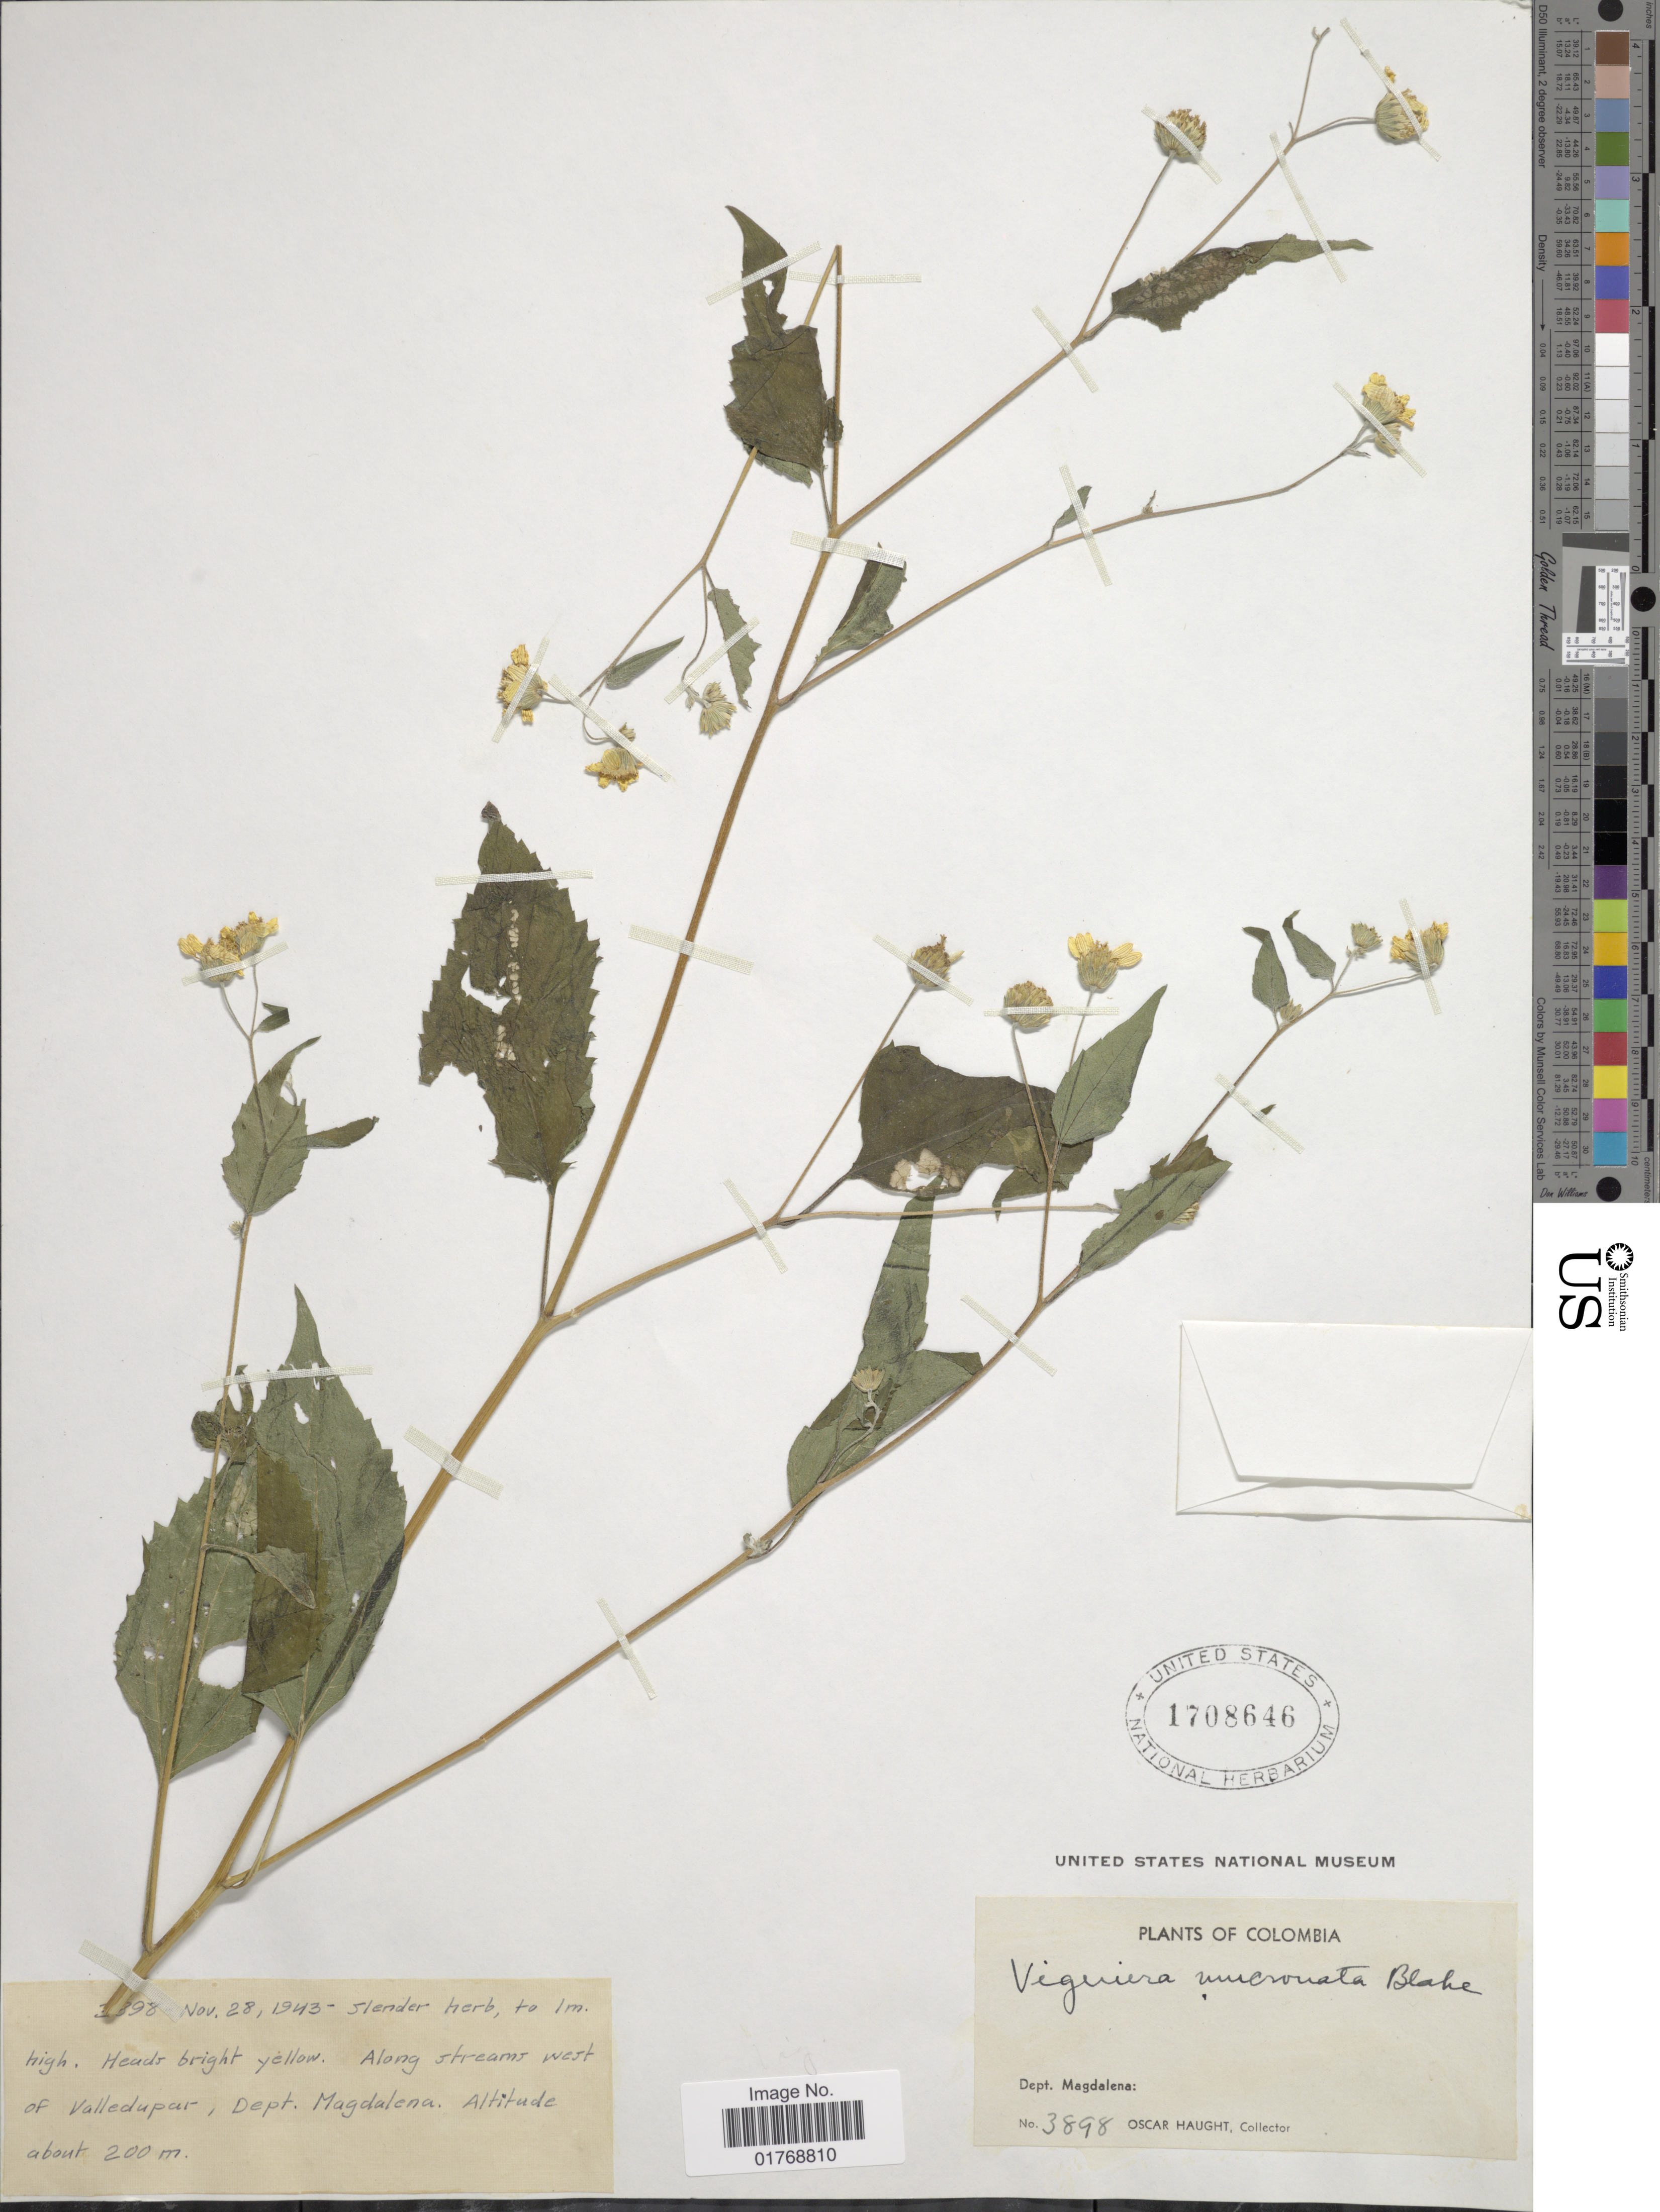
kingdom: Plantae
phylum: Tracheophyta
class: Magnoliopsida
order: Asterales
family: Asteraceae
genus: Viguiera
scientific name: Viguiera mucronata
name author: Blake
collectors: O. L. Haught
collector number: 3898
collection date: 1943-11-28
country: Colombia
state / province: Magdalena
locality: Along streams west of Valledupur, Dept. Magdalena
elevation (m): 200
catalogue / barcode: US 1708646